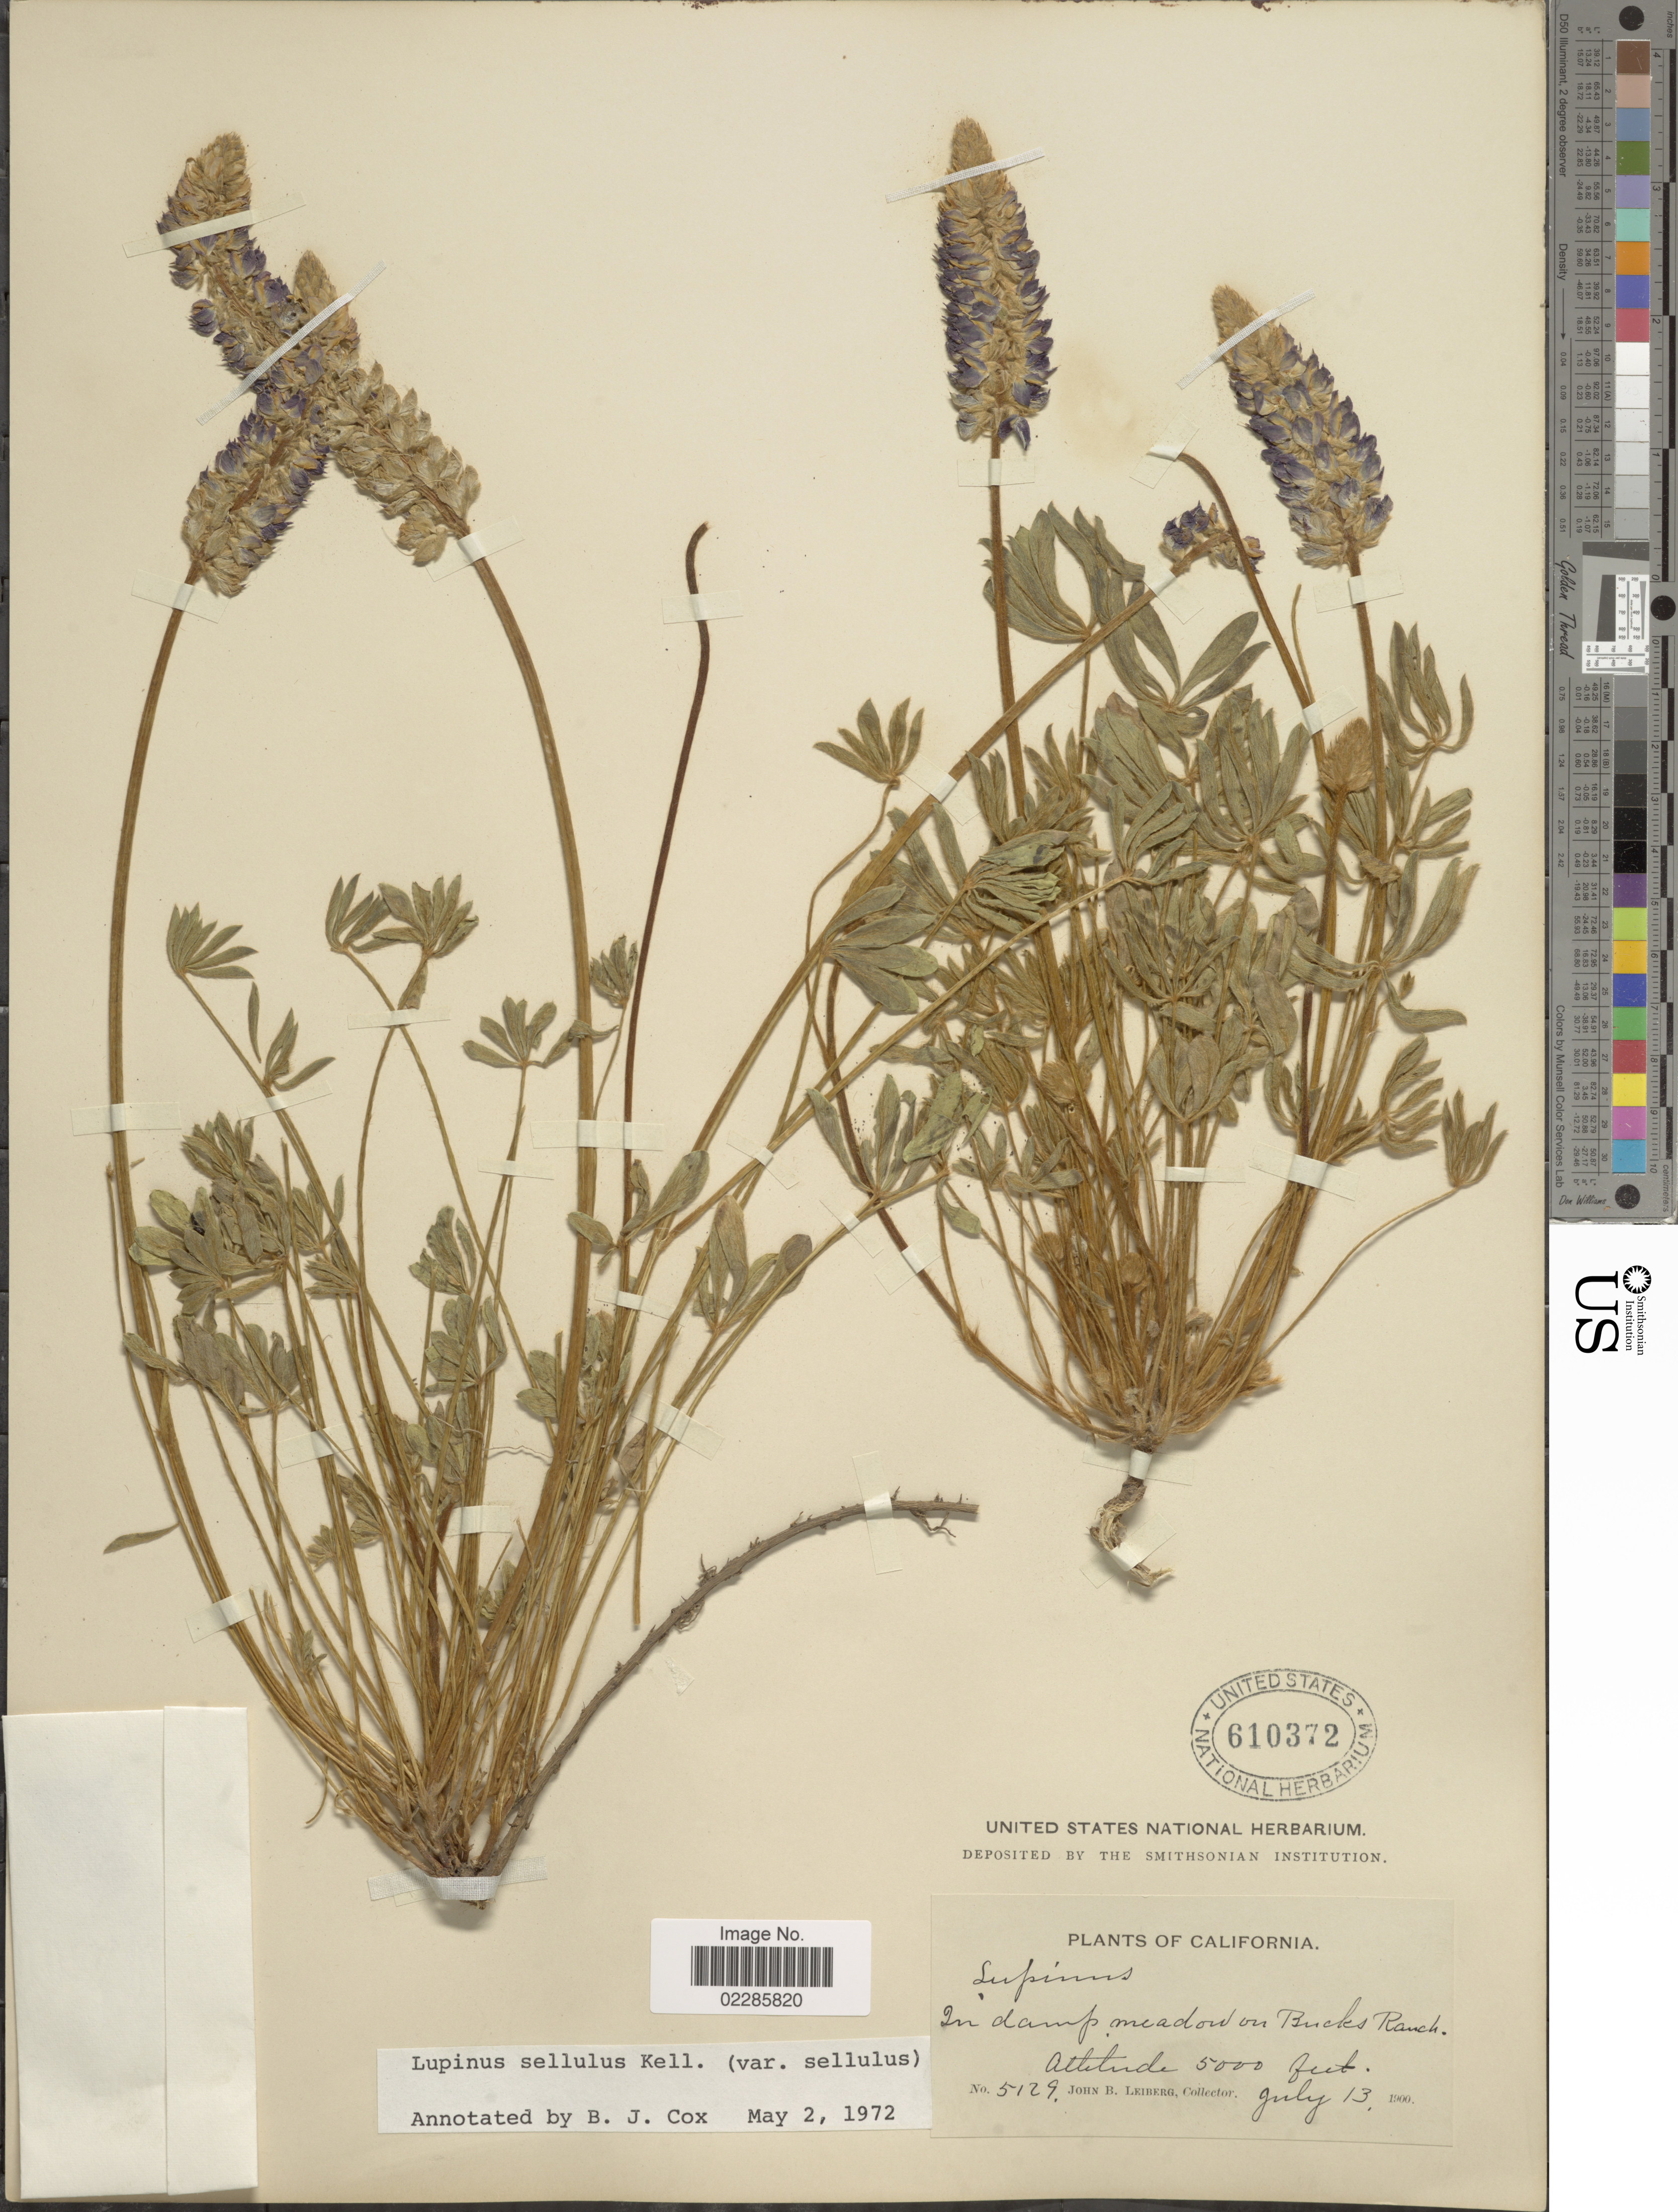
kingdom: Plantae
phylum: Tracheophyta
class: Magnoliopsida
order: Fabales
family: Fabaceae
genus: Lupinus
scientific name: Lupinus sellulus var. sellulus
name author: Kellogg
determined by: Cox, B. J.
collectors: J. B. Leiberg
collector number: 5129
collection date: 1900-07-13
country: United States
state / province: California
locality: In damp meadow on Bucks Ranch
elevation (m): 1524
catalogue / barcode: US 610372